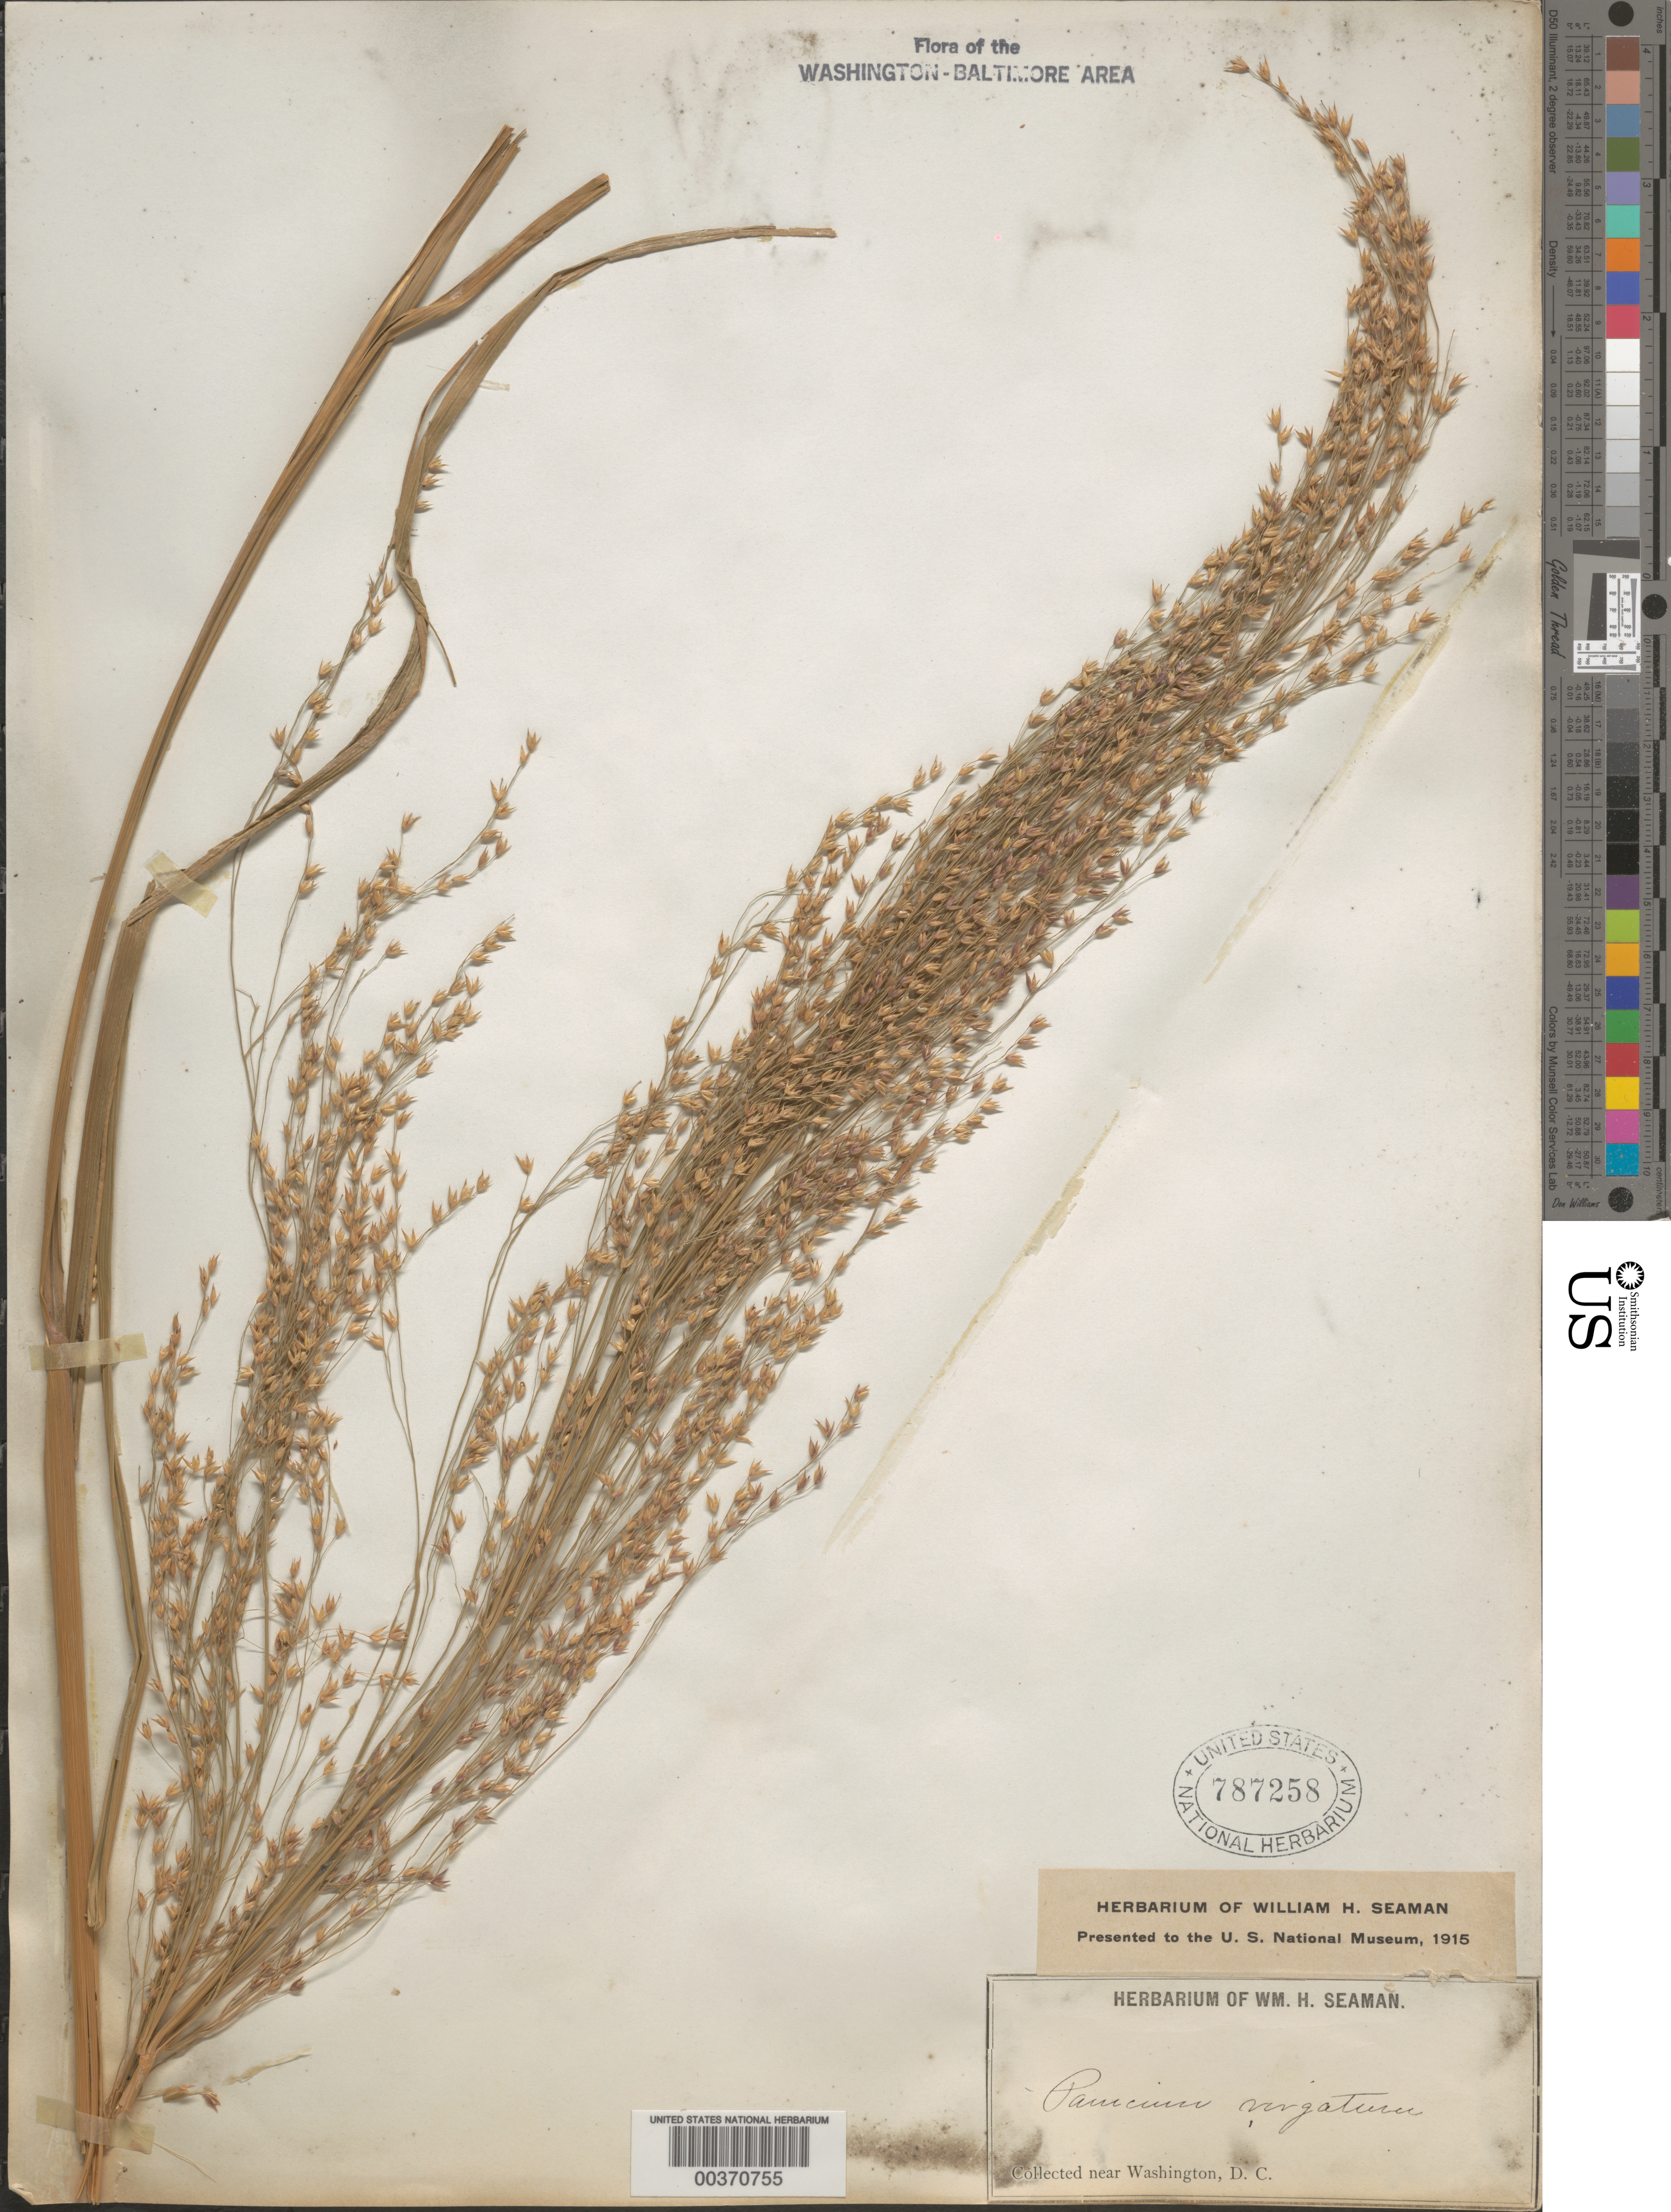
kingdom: Plantae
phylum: Tracheophyta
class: Liliopsida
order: Poales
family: Poaceae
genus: Panicum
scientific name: Panicum virgatum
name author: L.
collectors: W. Seaman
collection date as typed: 1915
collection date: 1915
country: United States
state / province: District of Columbia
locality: Washington DC area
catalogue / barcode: US 787258